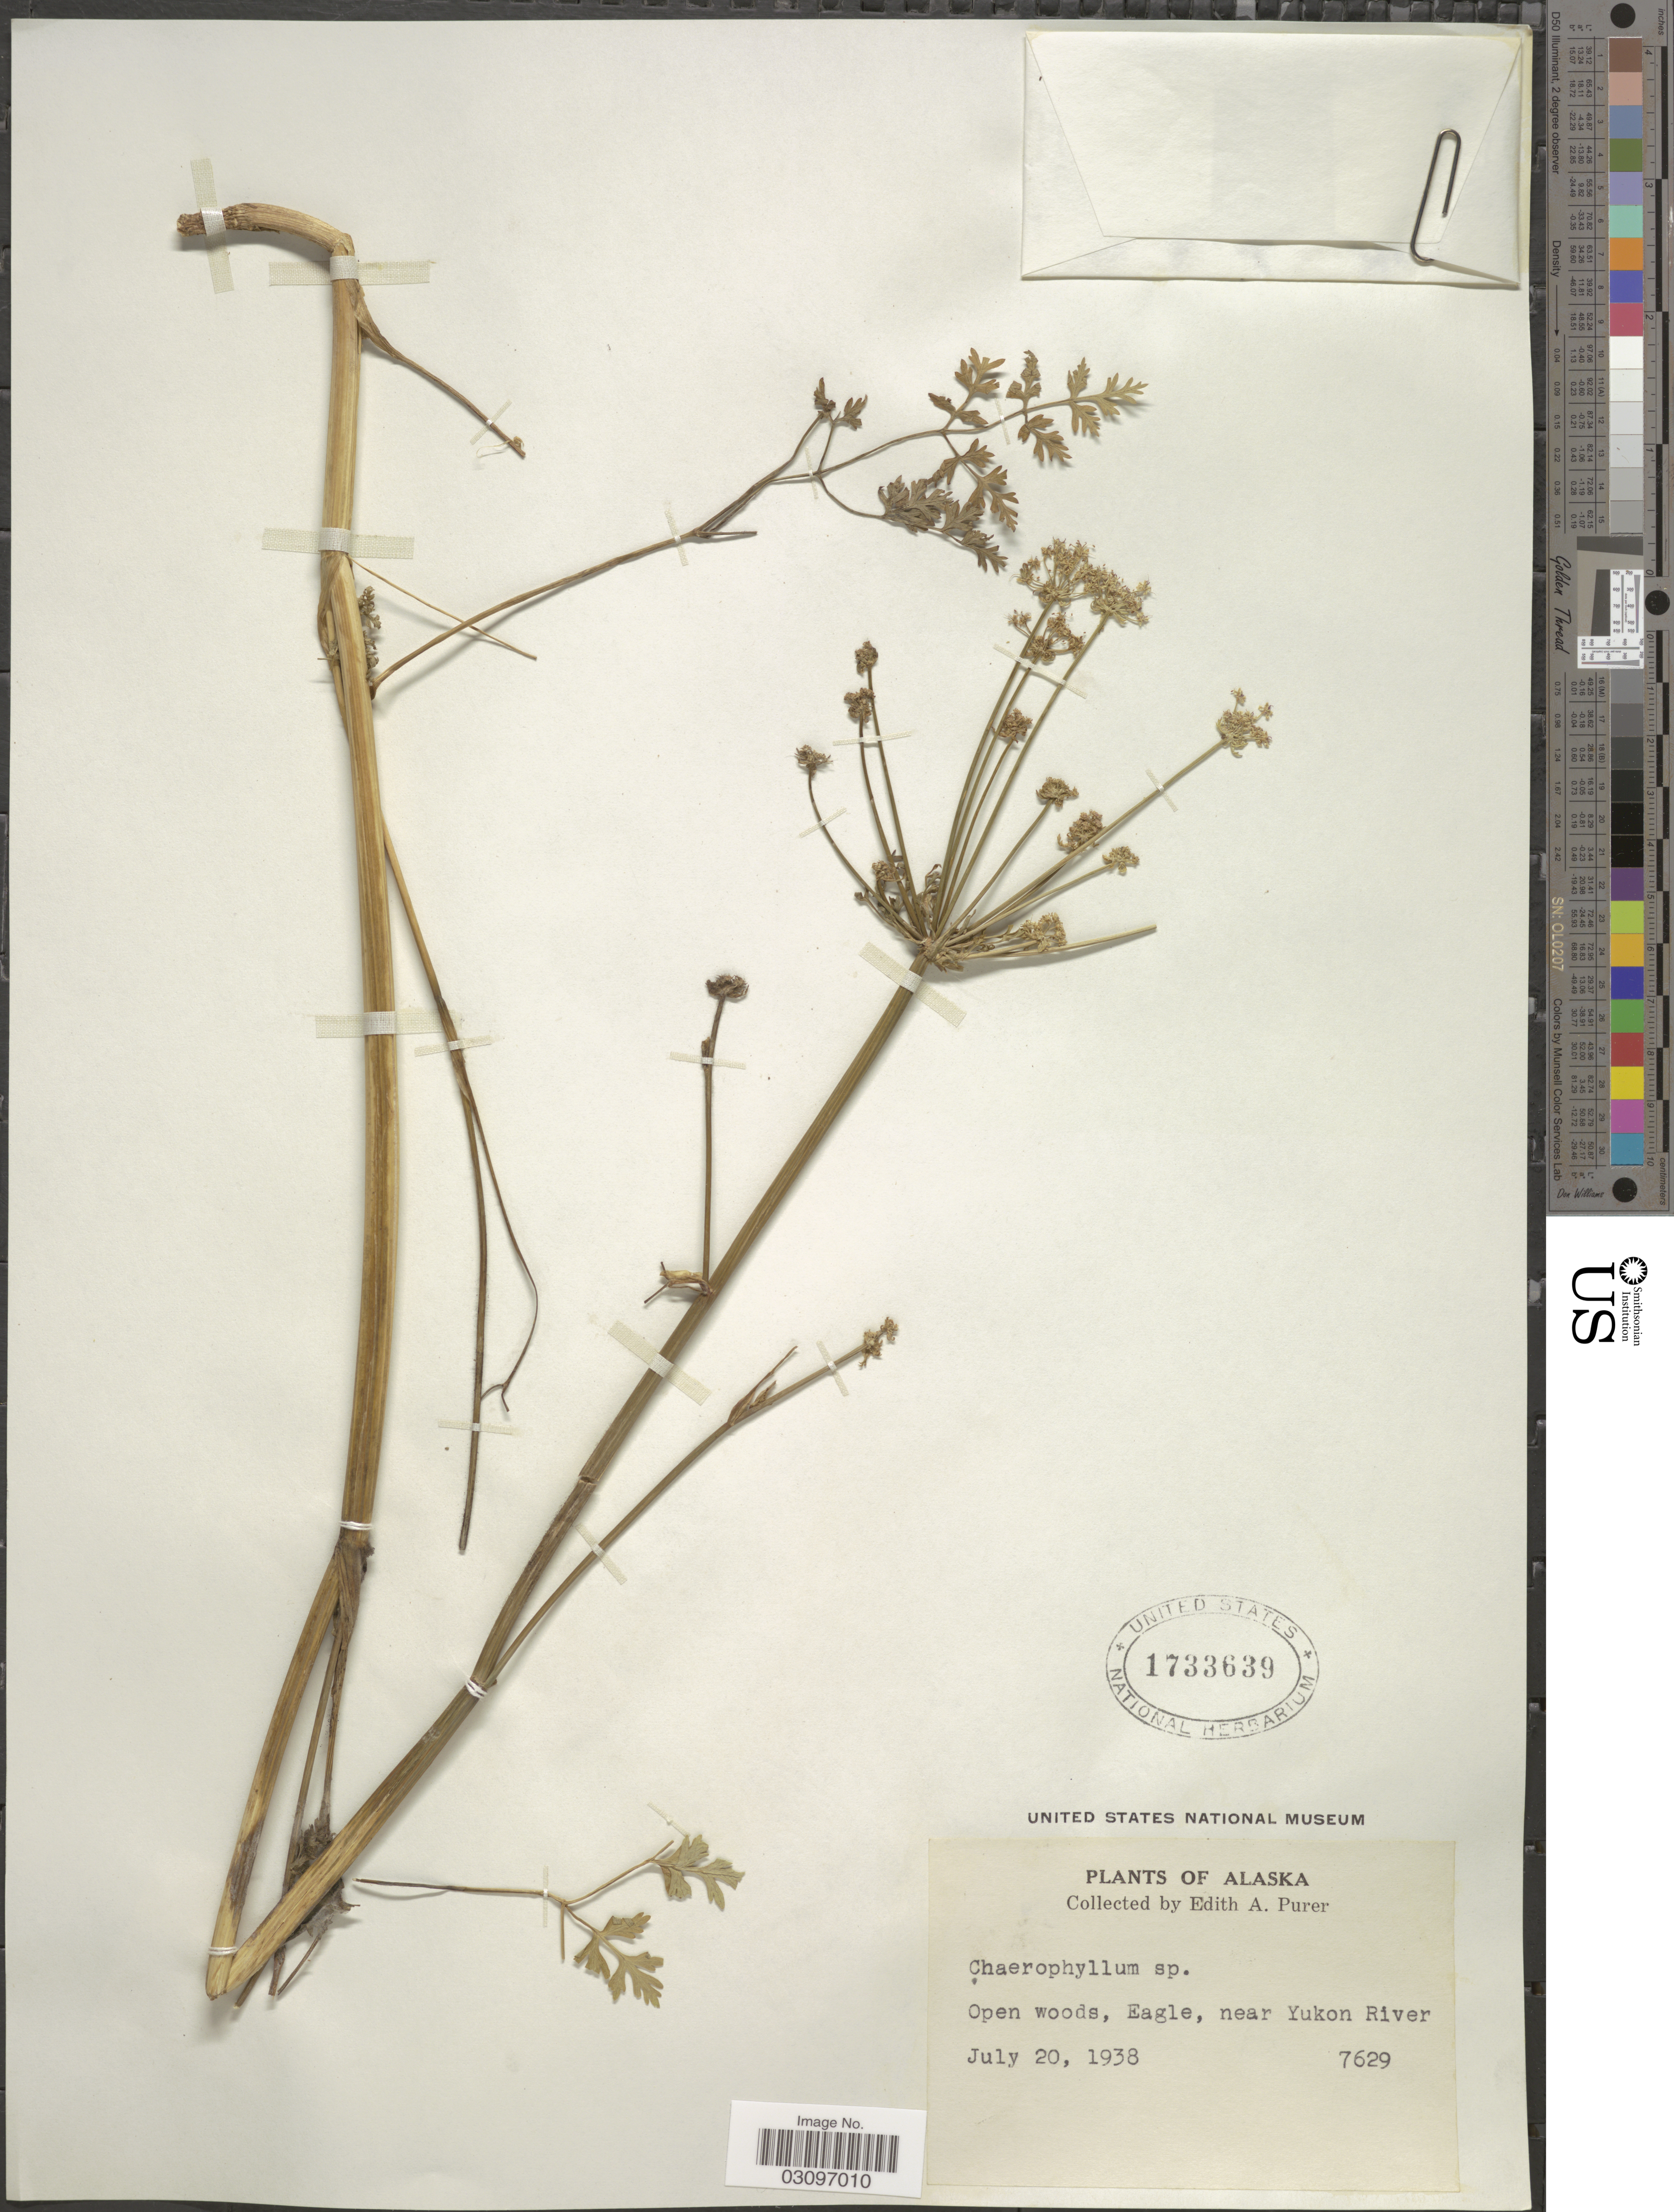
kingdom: Plantae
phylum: Tracheophyta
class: Magnoliopsida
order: Apiales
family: Apiaceae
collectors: E. Purer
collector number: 7629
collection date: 1938-07-20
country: United States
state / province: Alaska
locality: Eagle, near Yukon River.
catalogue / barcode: US 1733639